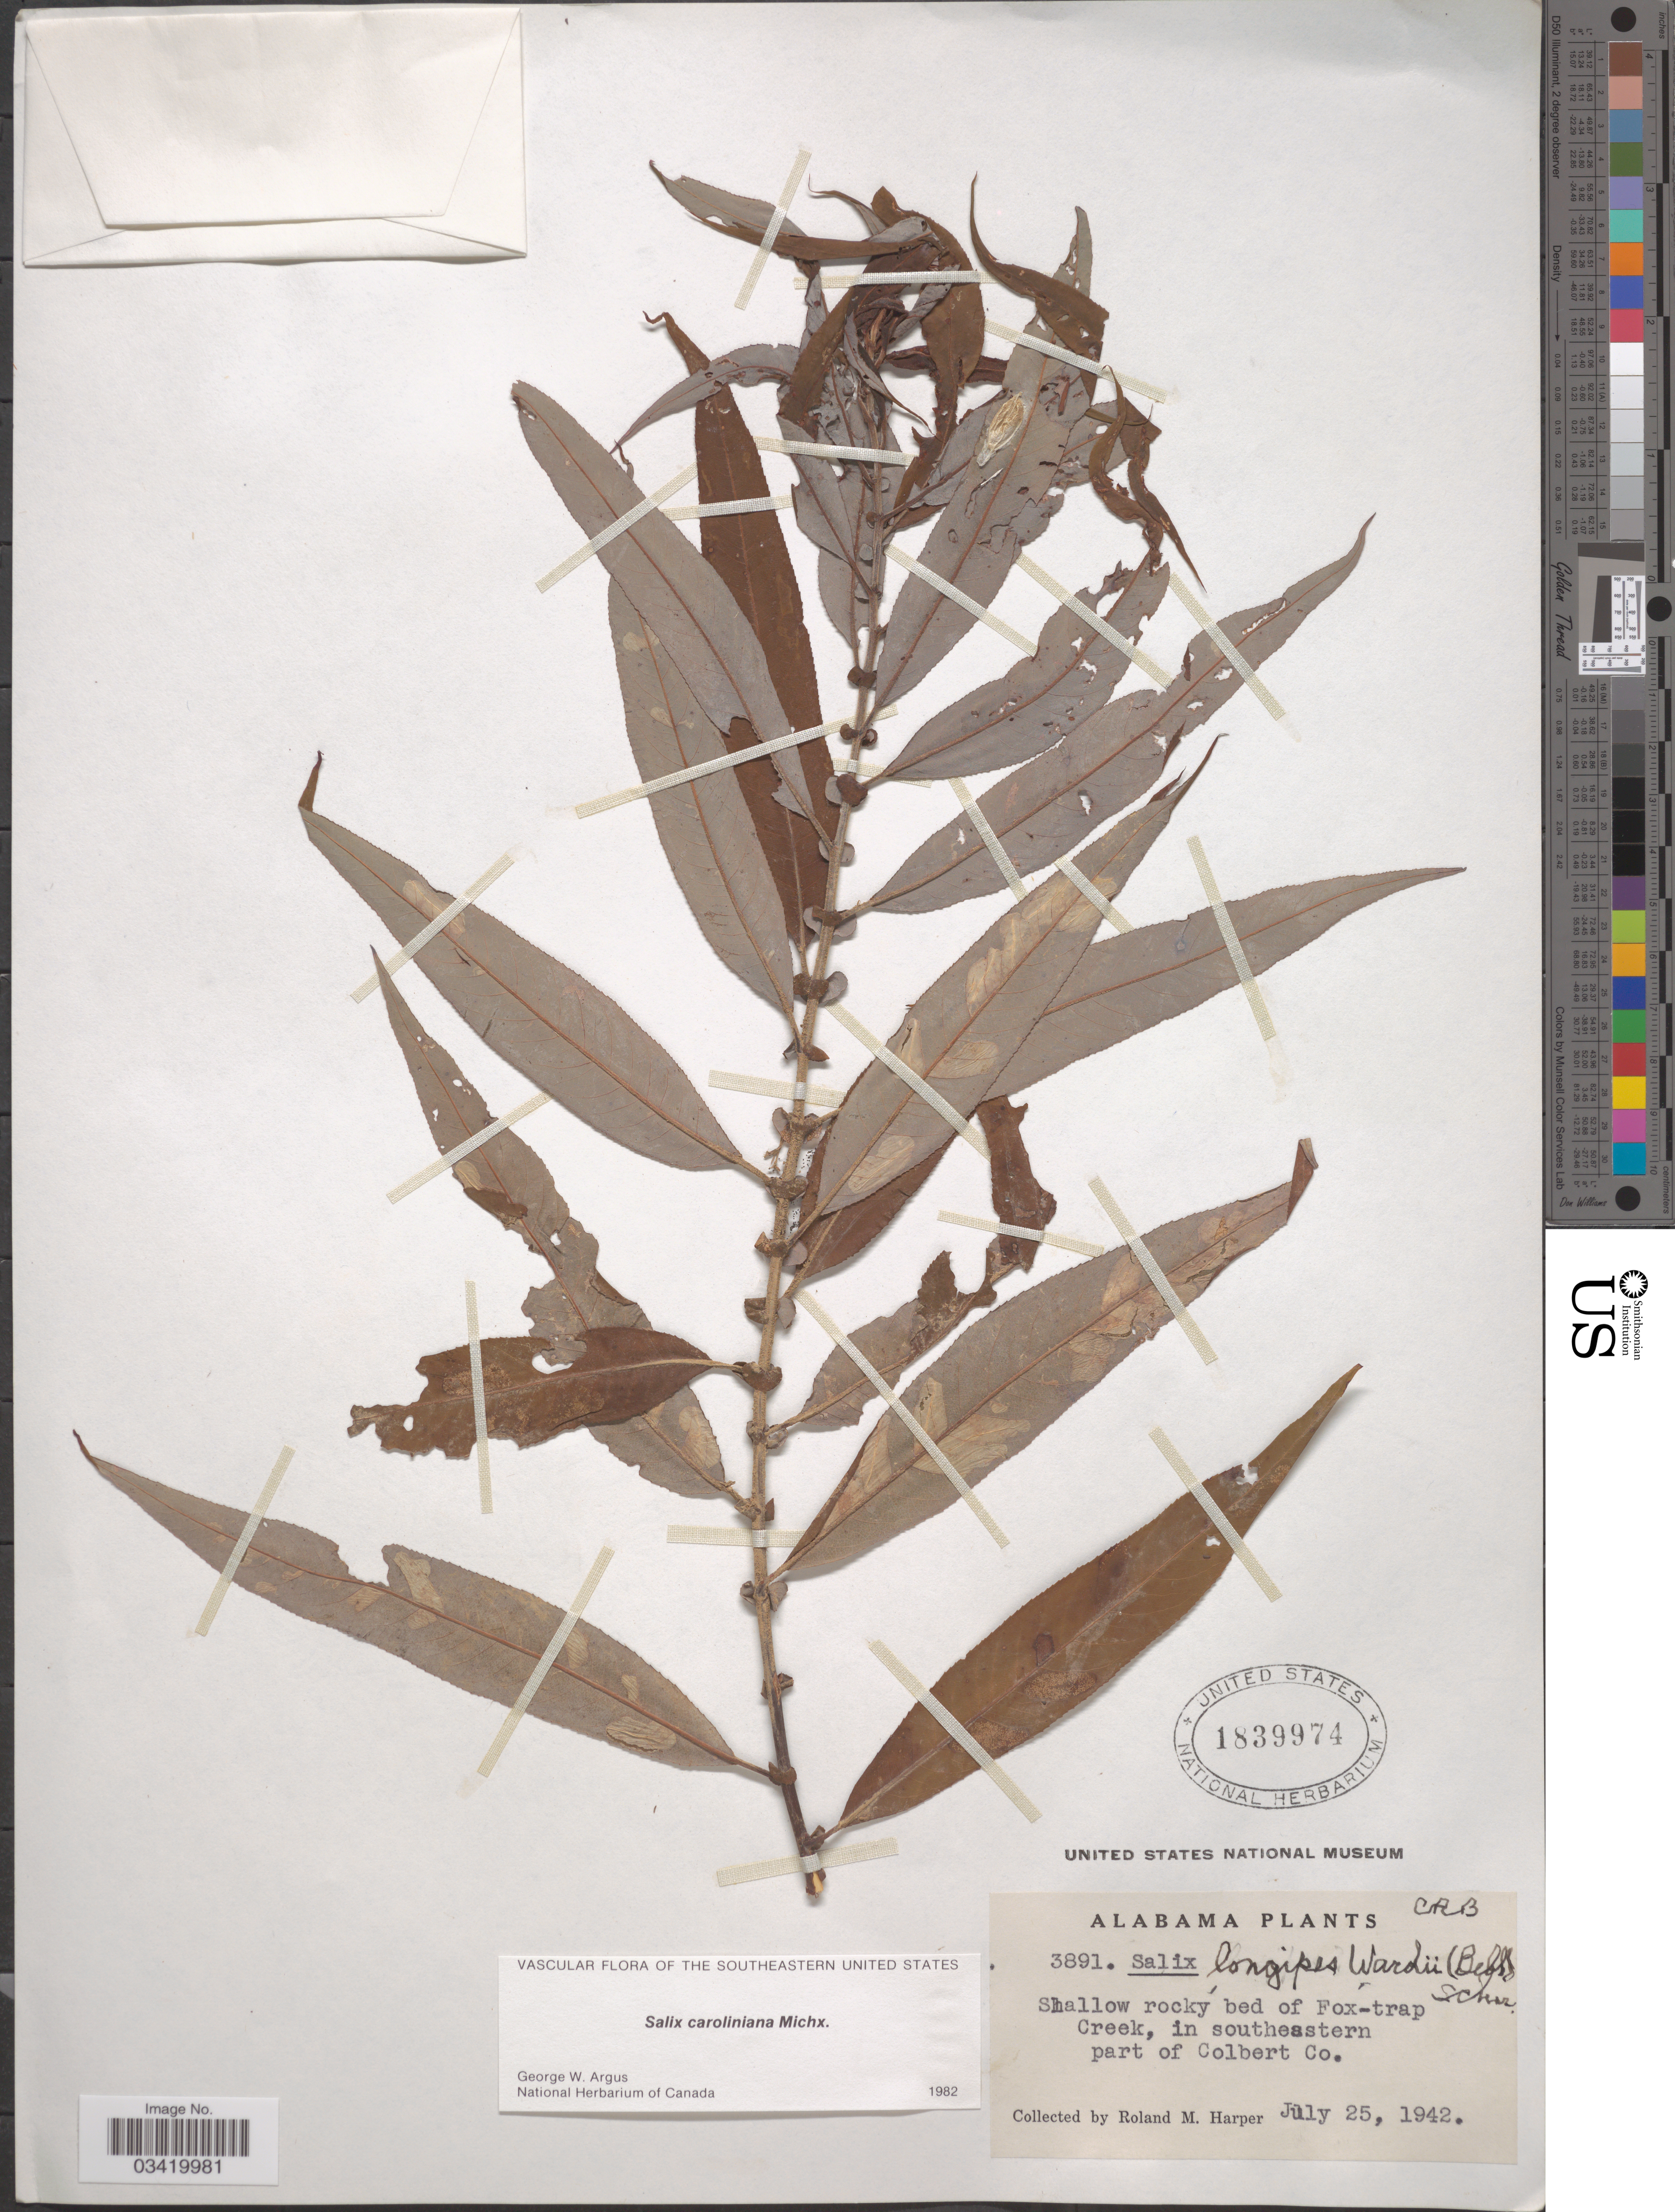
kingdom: Plantae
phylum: Tracheophyta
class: Magnoliopsida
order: Malpighiales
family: Salicaceae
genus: Salix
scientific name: Salix caroliniana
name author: Michx.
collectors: R. M. Harper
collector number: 3891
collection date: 1942-07-25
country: United States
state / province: Alabama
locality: Shallow rocky bed of Fox-trap Creek, in southeastern part of Colbert Co.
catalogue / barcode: US 1839974